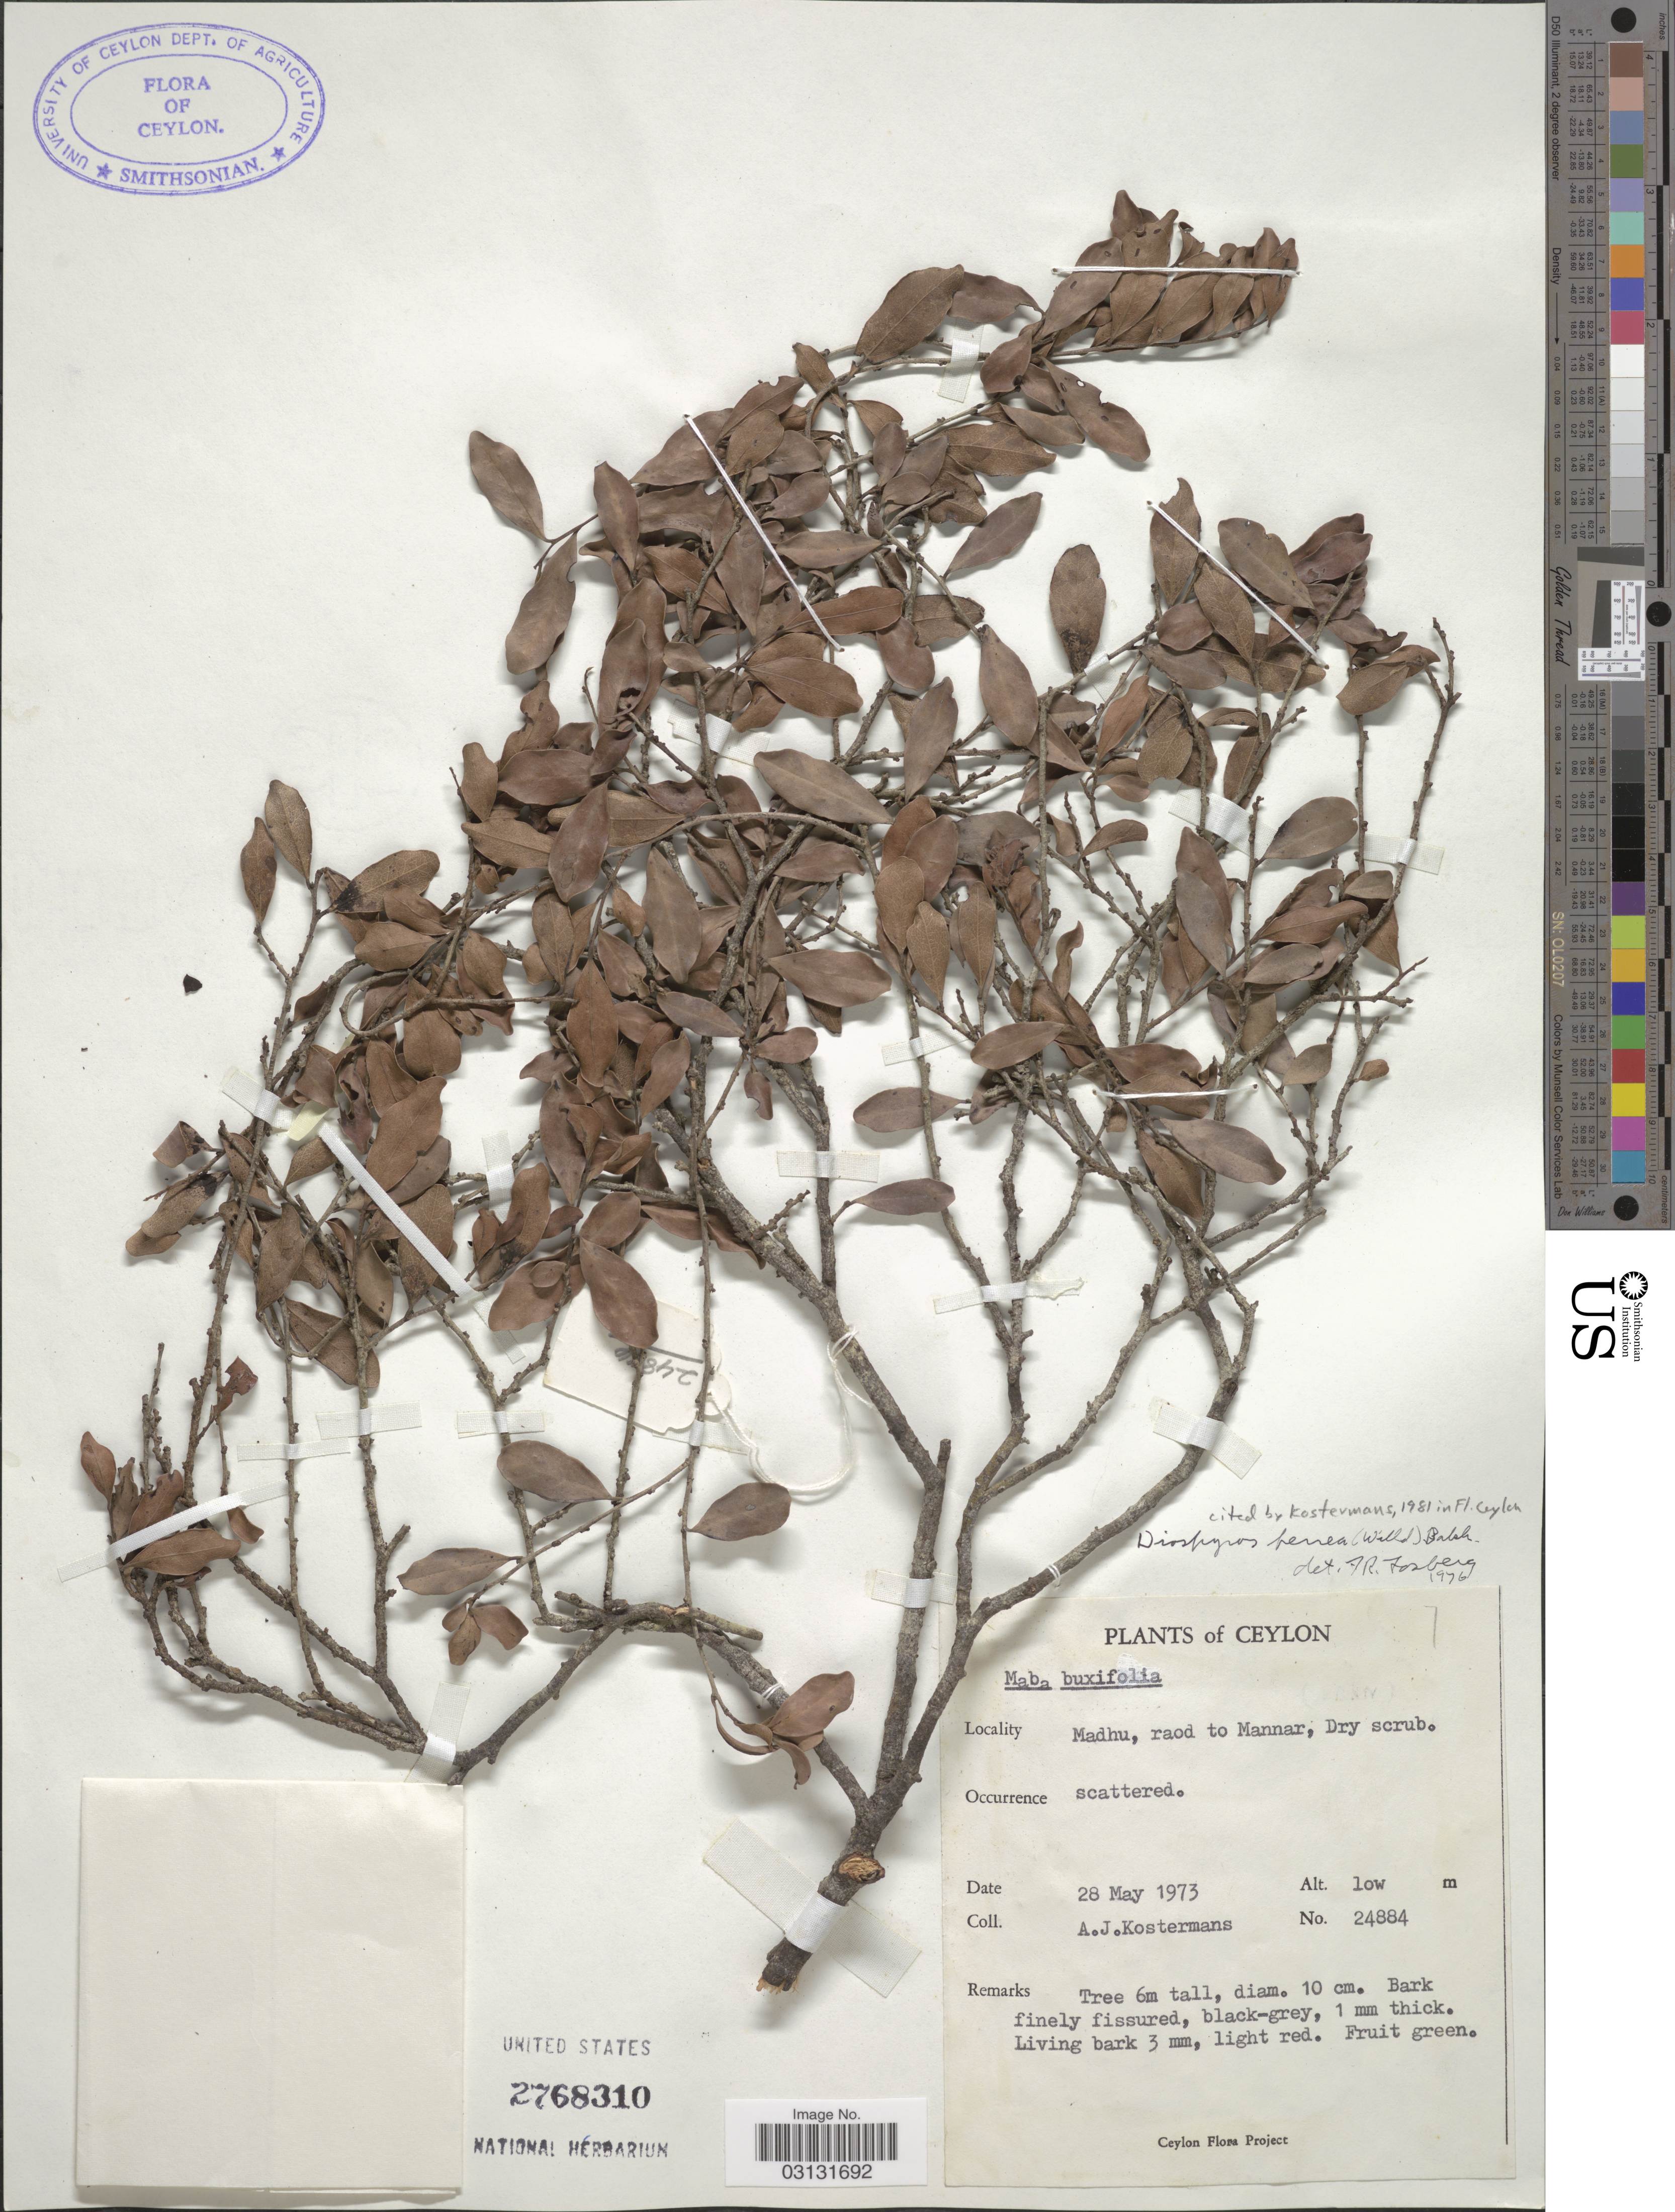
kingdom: Plantae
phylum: Tracheophyta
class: Magnoliopsida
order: Ericales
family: Ebenaceae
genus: Diospyros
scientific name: Diospyros ferrea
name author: (Willd.) Bakh.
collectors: A. J. G. Kostermans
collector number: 24884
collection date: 1973-05-28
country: Sri Lanka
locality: Ceylon. Madhu, road to Mannar.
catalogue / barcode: US 2768310